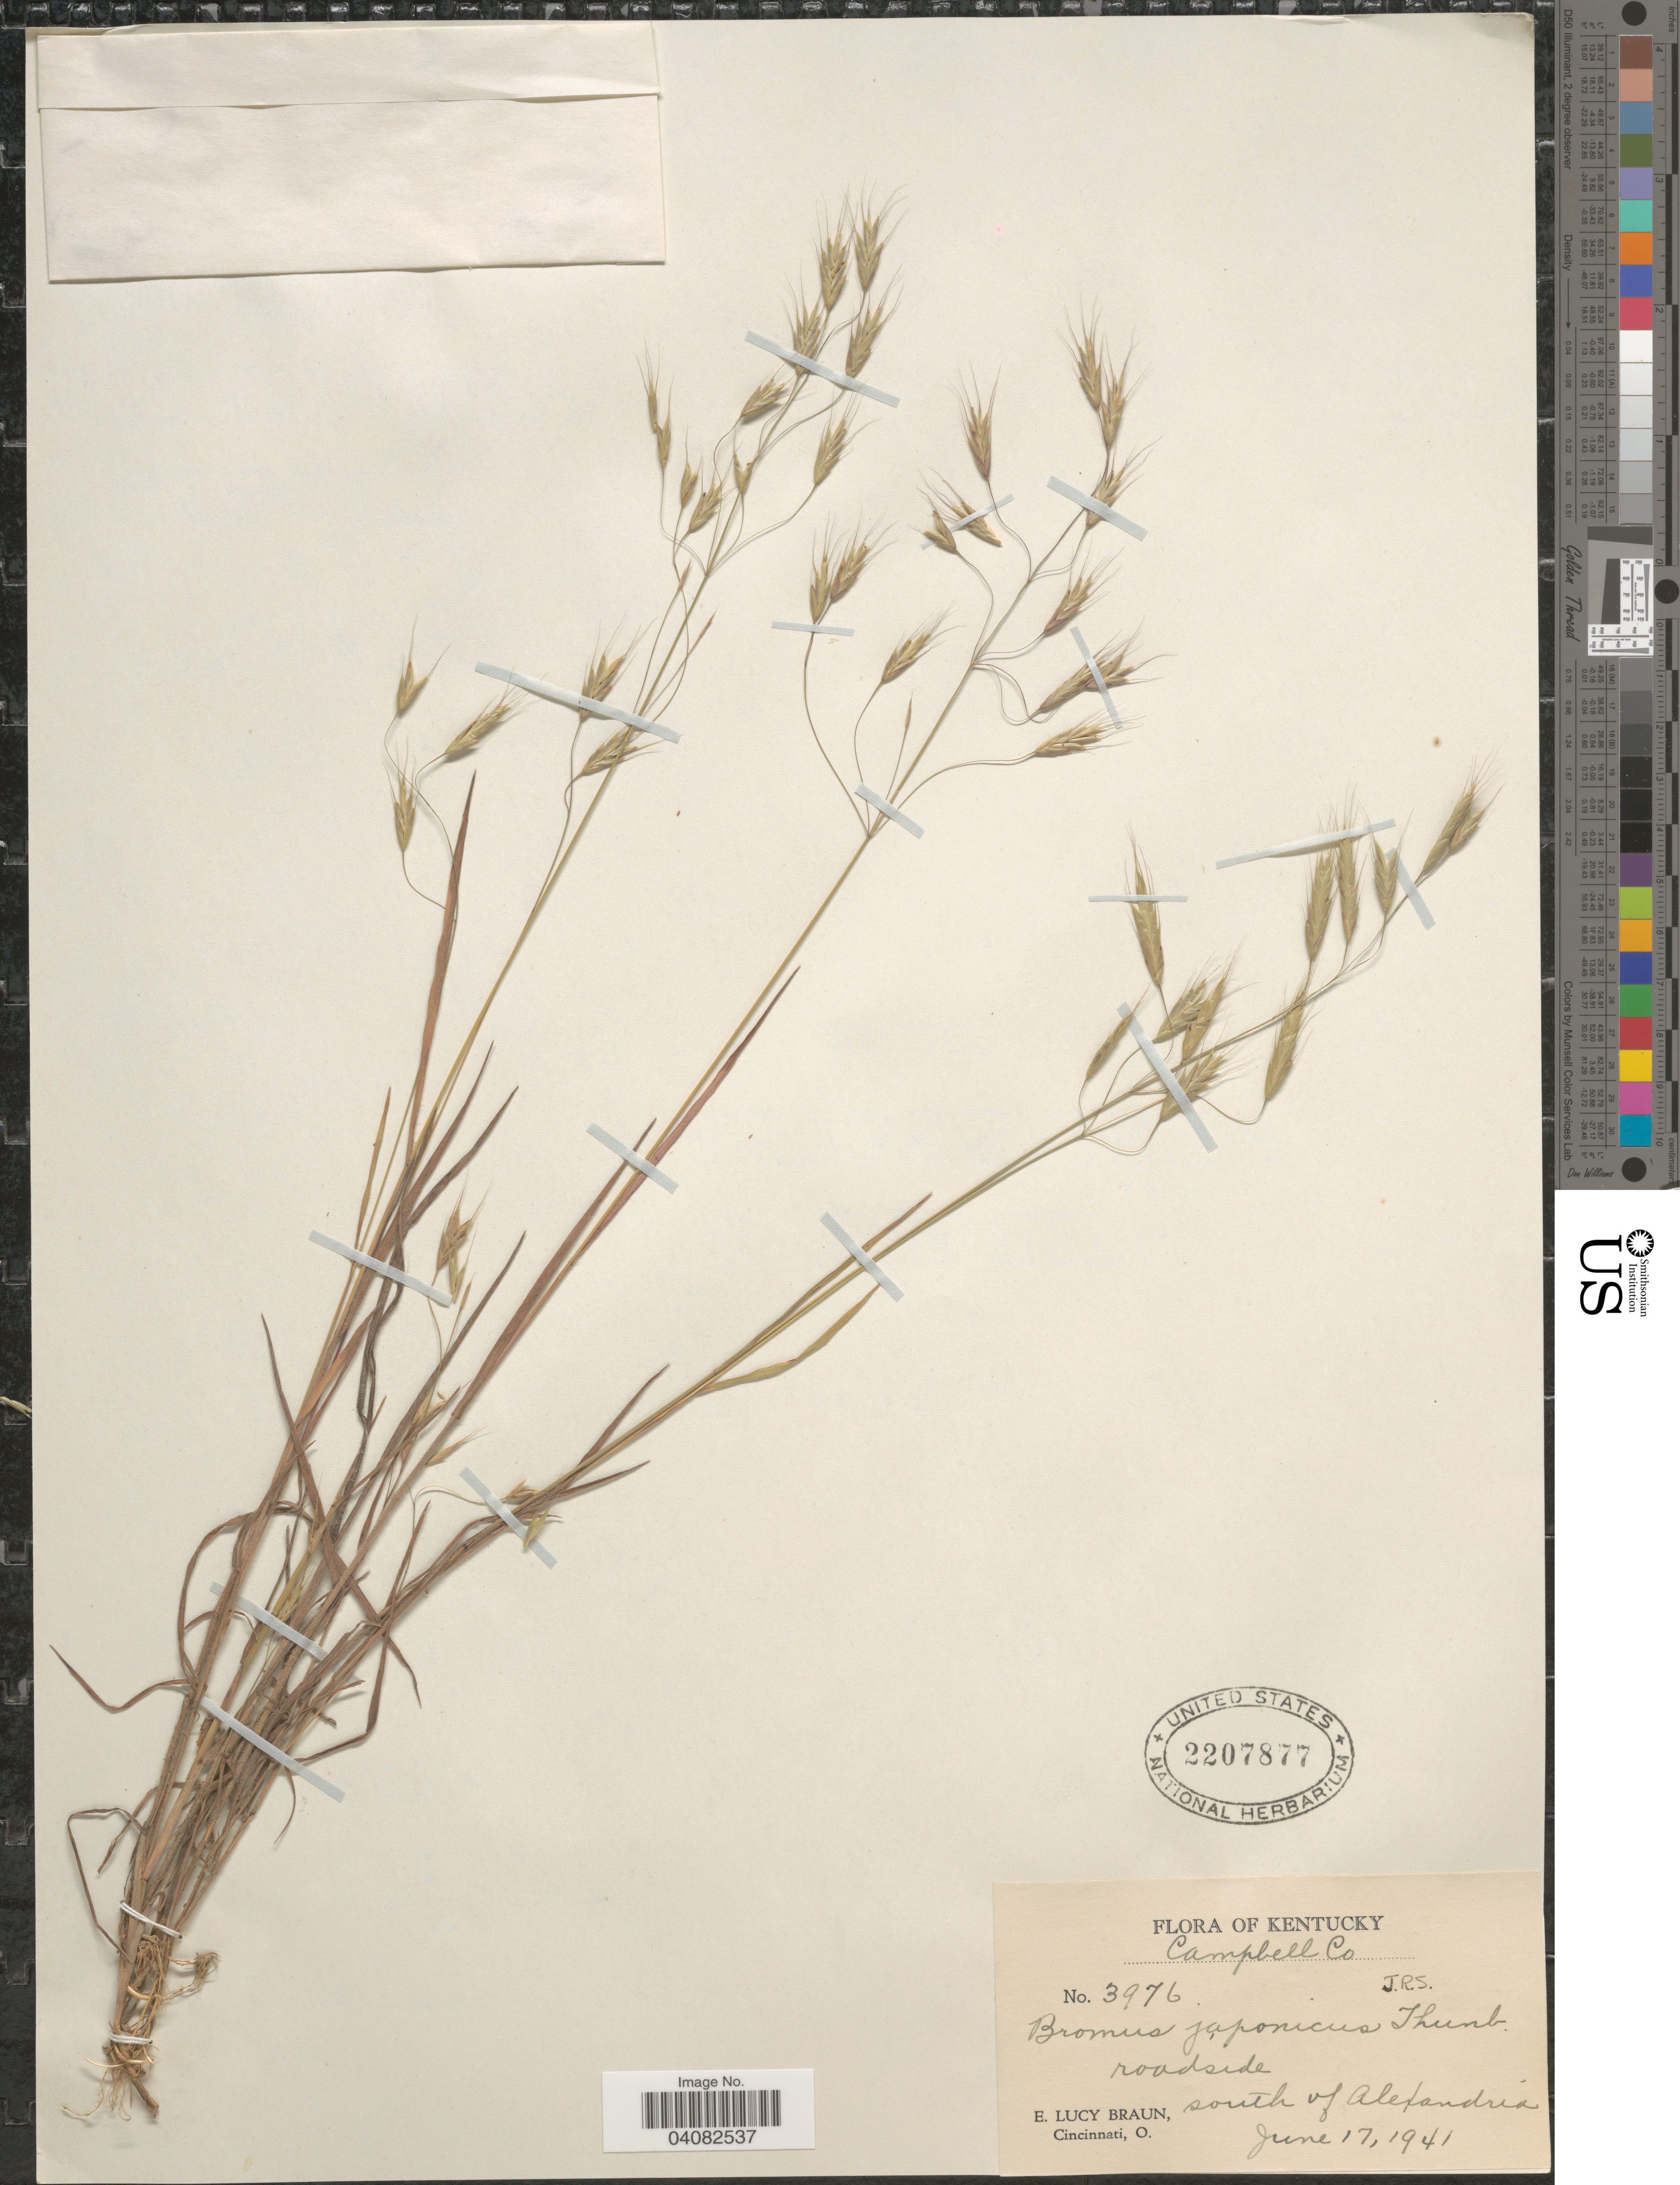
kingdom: Plantae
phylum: Tracheophyta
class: Liliopsida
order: Poales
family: Poaceae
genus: Bromus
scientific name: Bromus japonicus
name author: Houtt.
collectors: E. L. Braun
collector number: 3976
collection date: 1941-06-17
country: United States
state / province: Kentucky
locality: Campbell Co. Roadside south of Alexandria.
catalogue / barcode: US 2207877